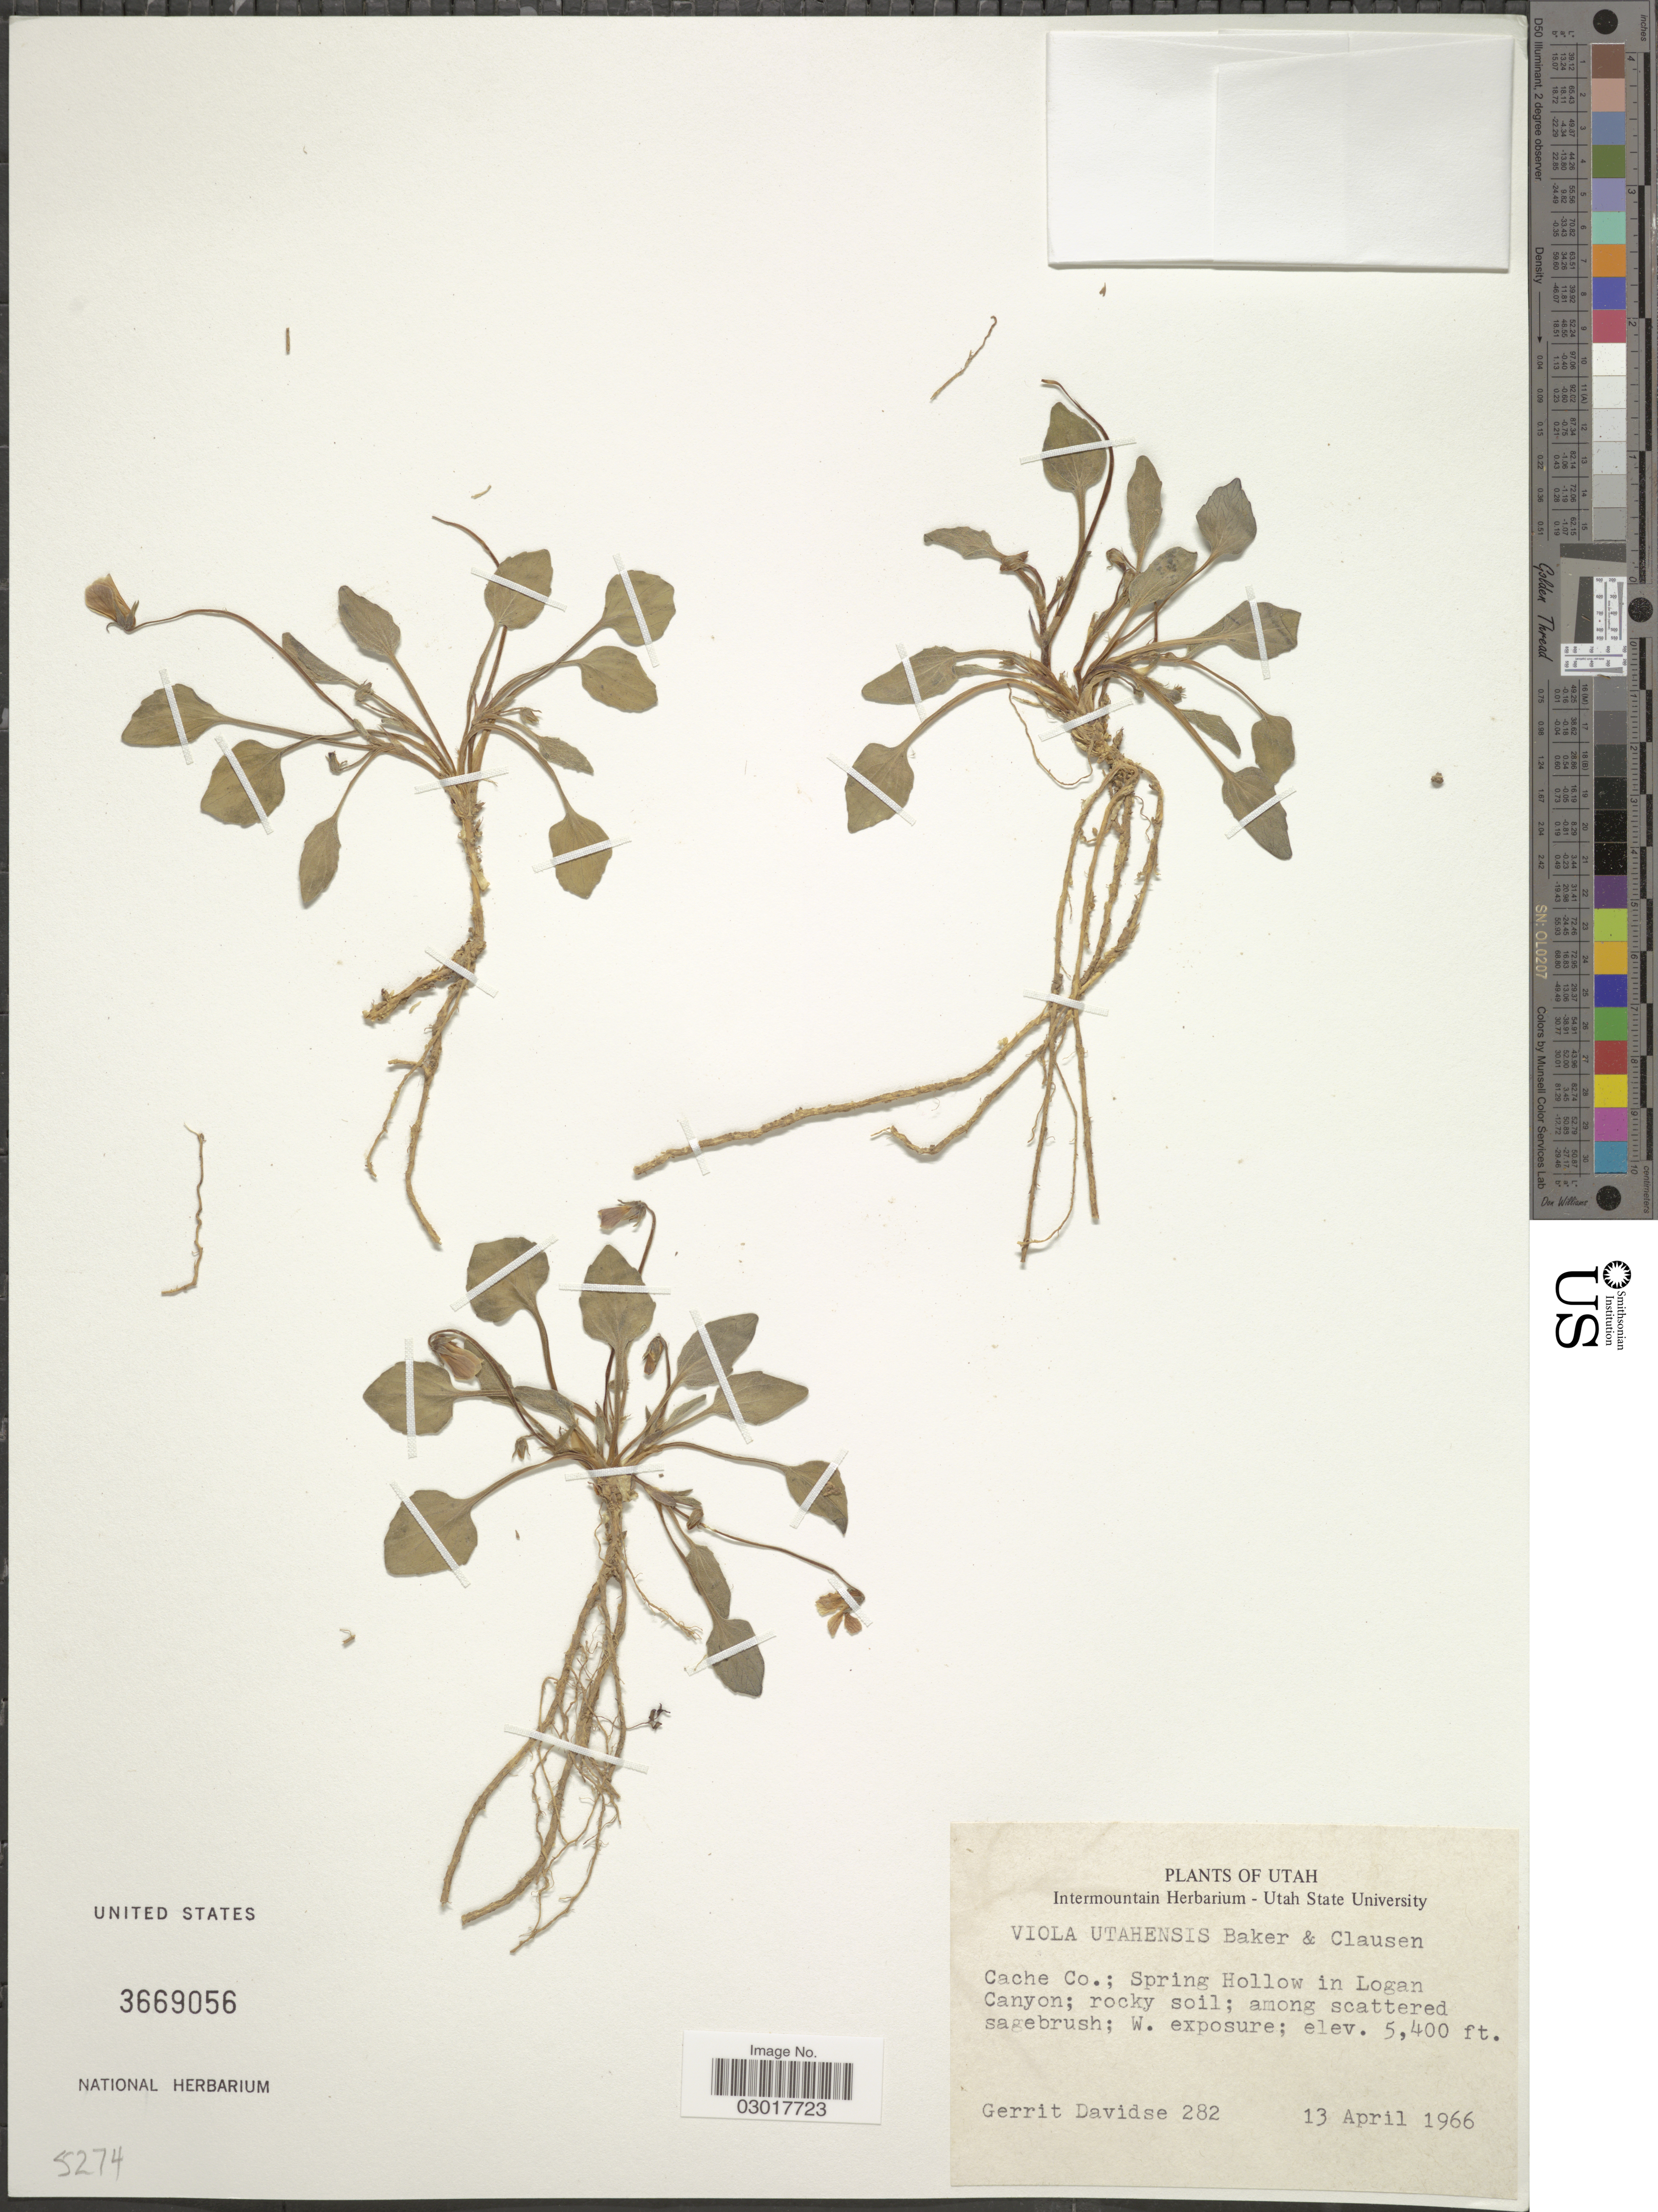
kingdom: Plantae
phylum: Tracheophyta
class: Magnoliopsida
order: Malpighiales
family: Violaceae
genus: Viola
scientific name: Viola utahensis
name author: M.S. Baker & J.C. Clausen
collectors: G. Davidse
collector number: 282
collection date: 1966-04-13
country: United States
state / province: Utah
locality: Cache Co.; Spring Hollow in Logan Canyon.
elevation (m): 1646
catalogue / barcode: US 3669056